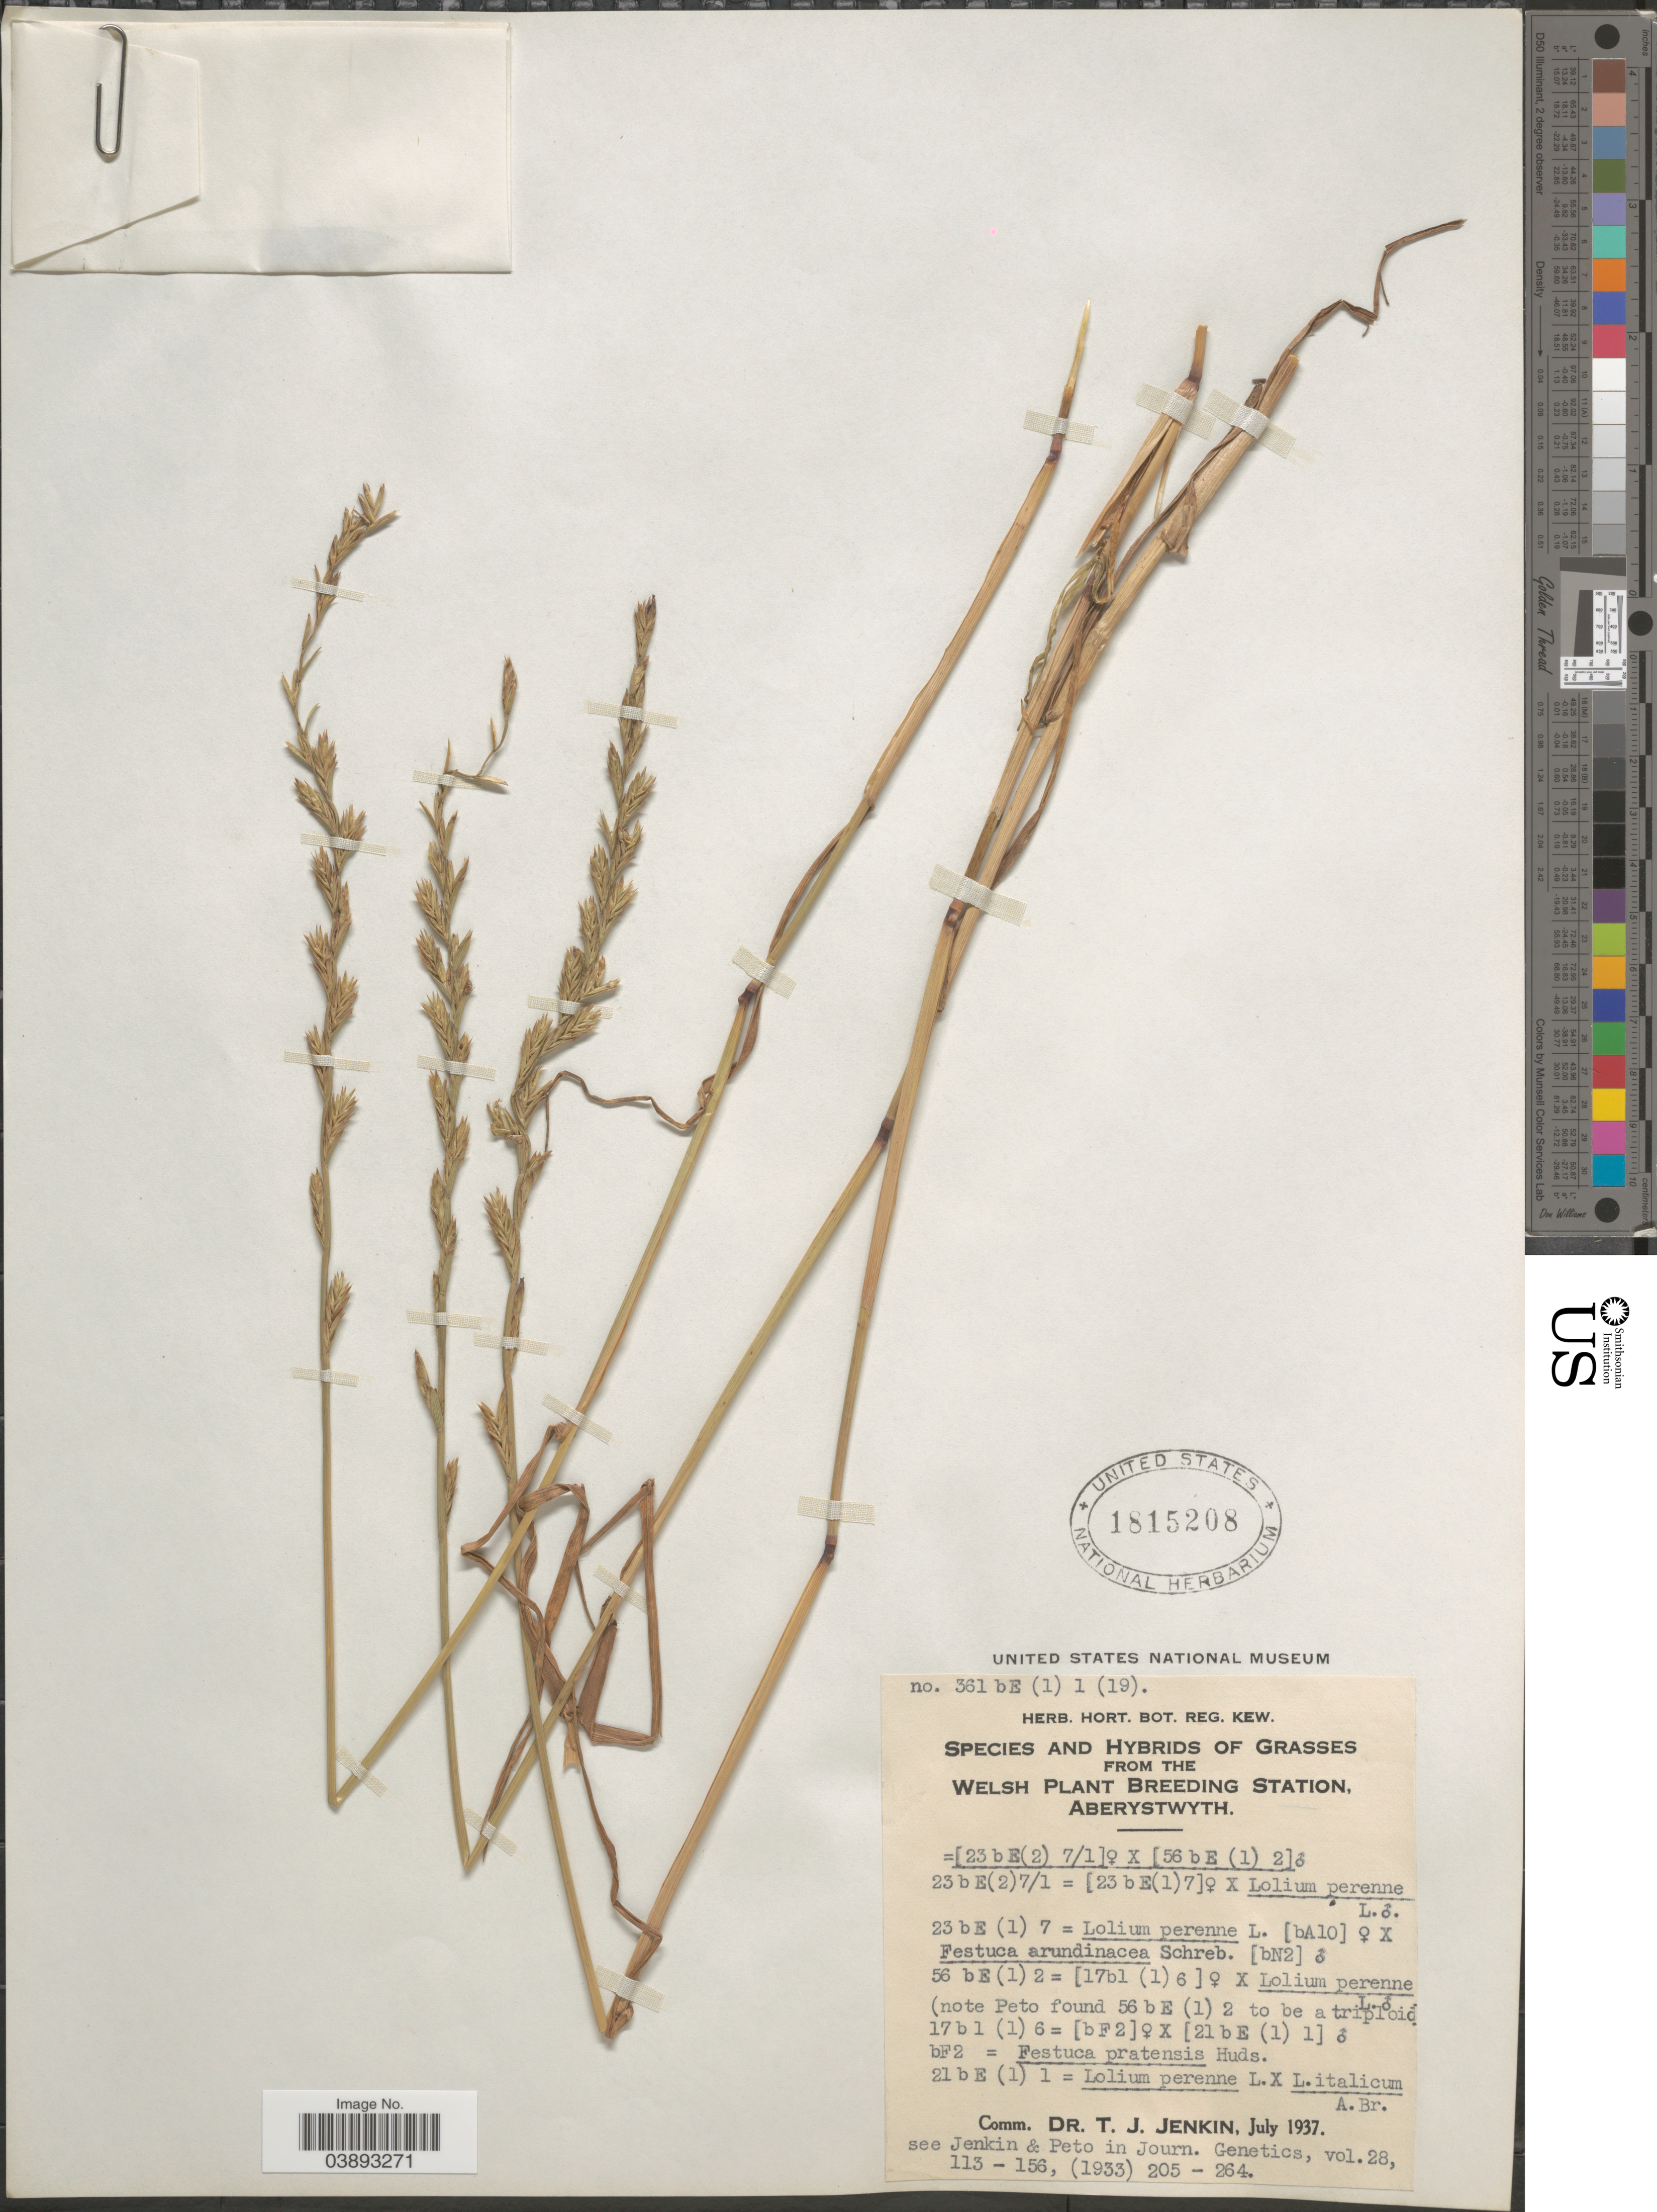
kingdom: Plantae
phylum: Tracheophyta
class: Liliopsida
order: Poales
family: Poaceae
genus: Lolium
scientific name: Lolium perenne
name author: L.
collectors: Ex herb. Hort. Bot. Reg. Kew.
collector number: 361 bE (1) 1 (19)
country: United Kingdom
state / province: Wales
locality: Welsh Plant Breeding Station, Aberystwyth.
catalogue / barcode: US 1815208